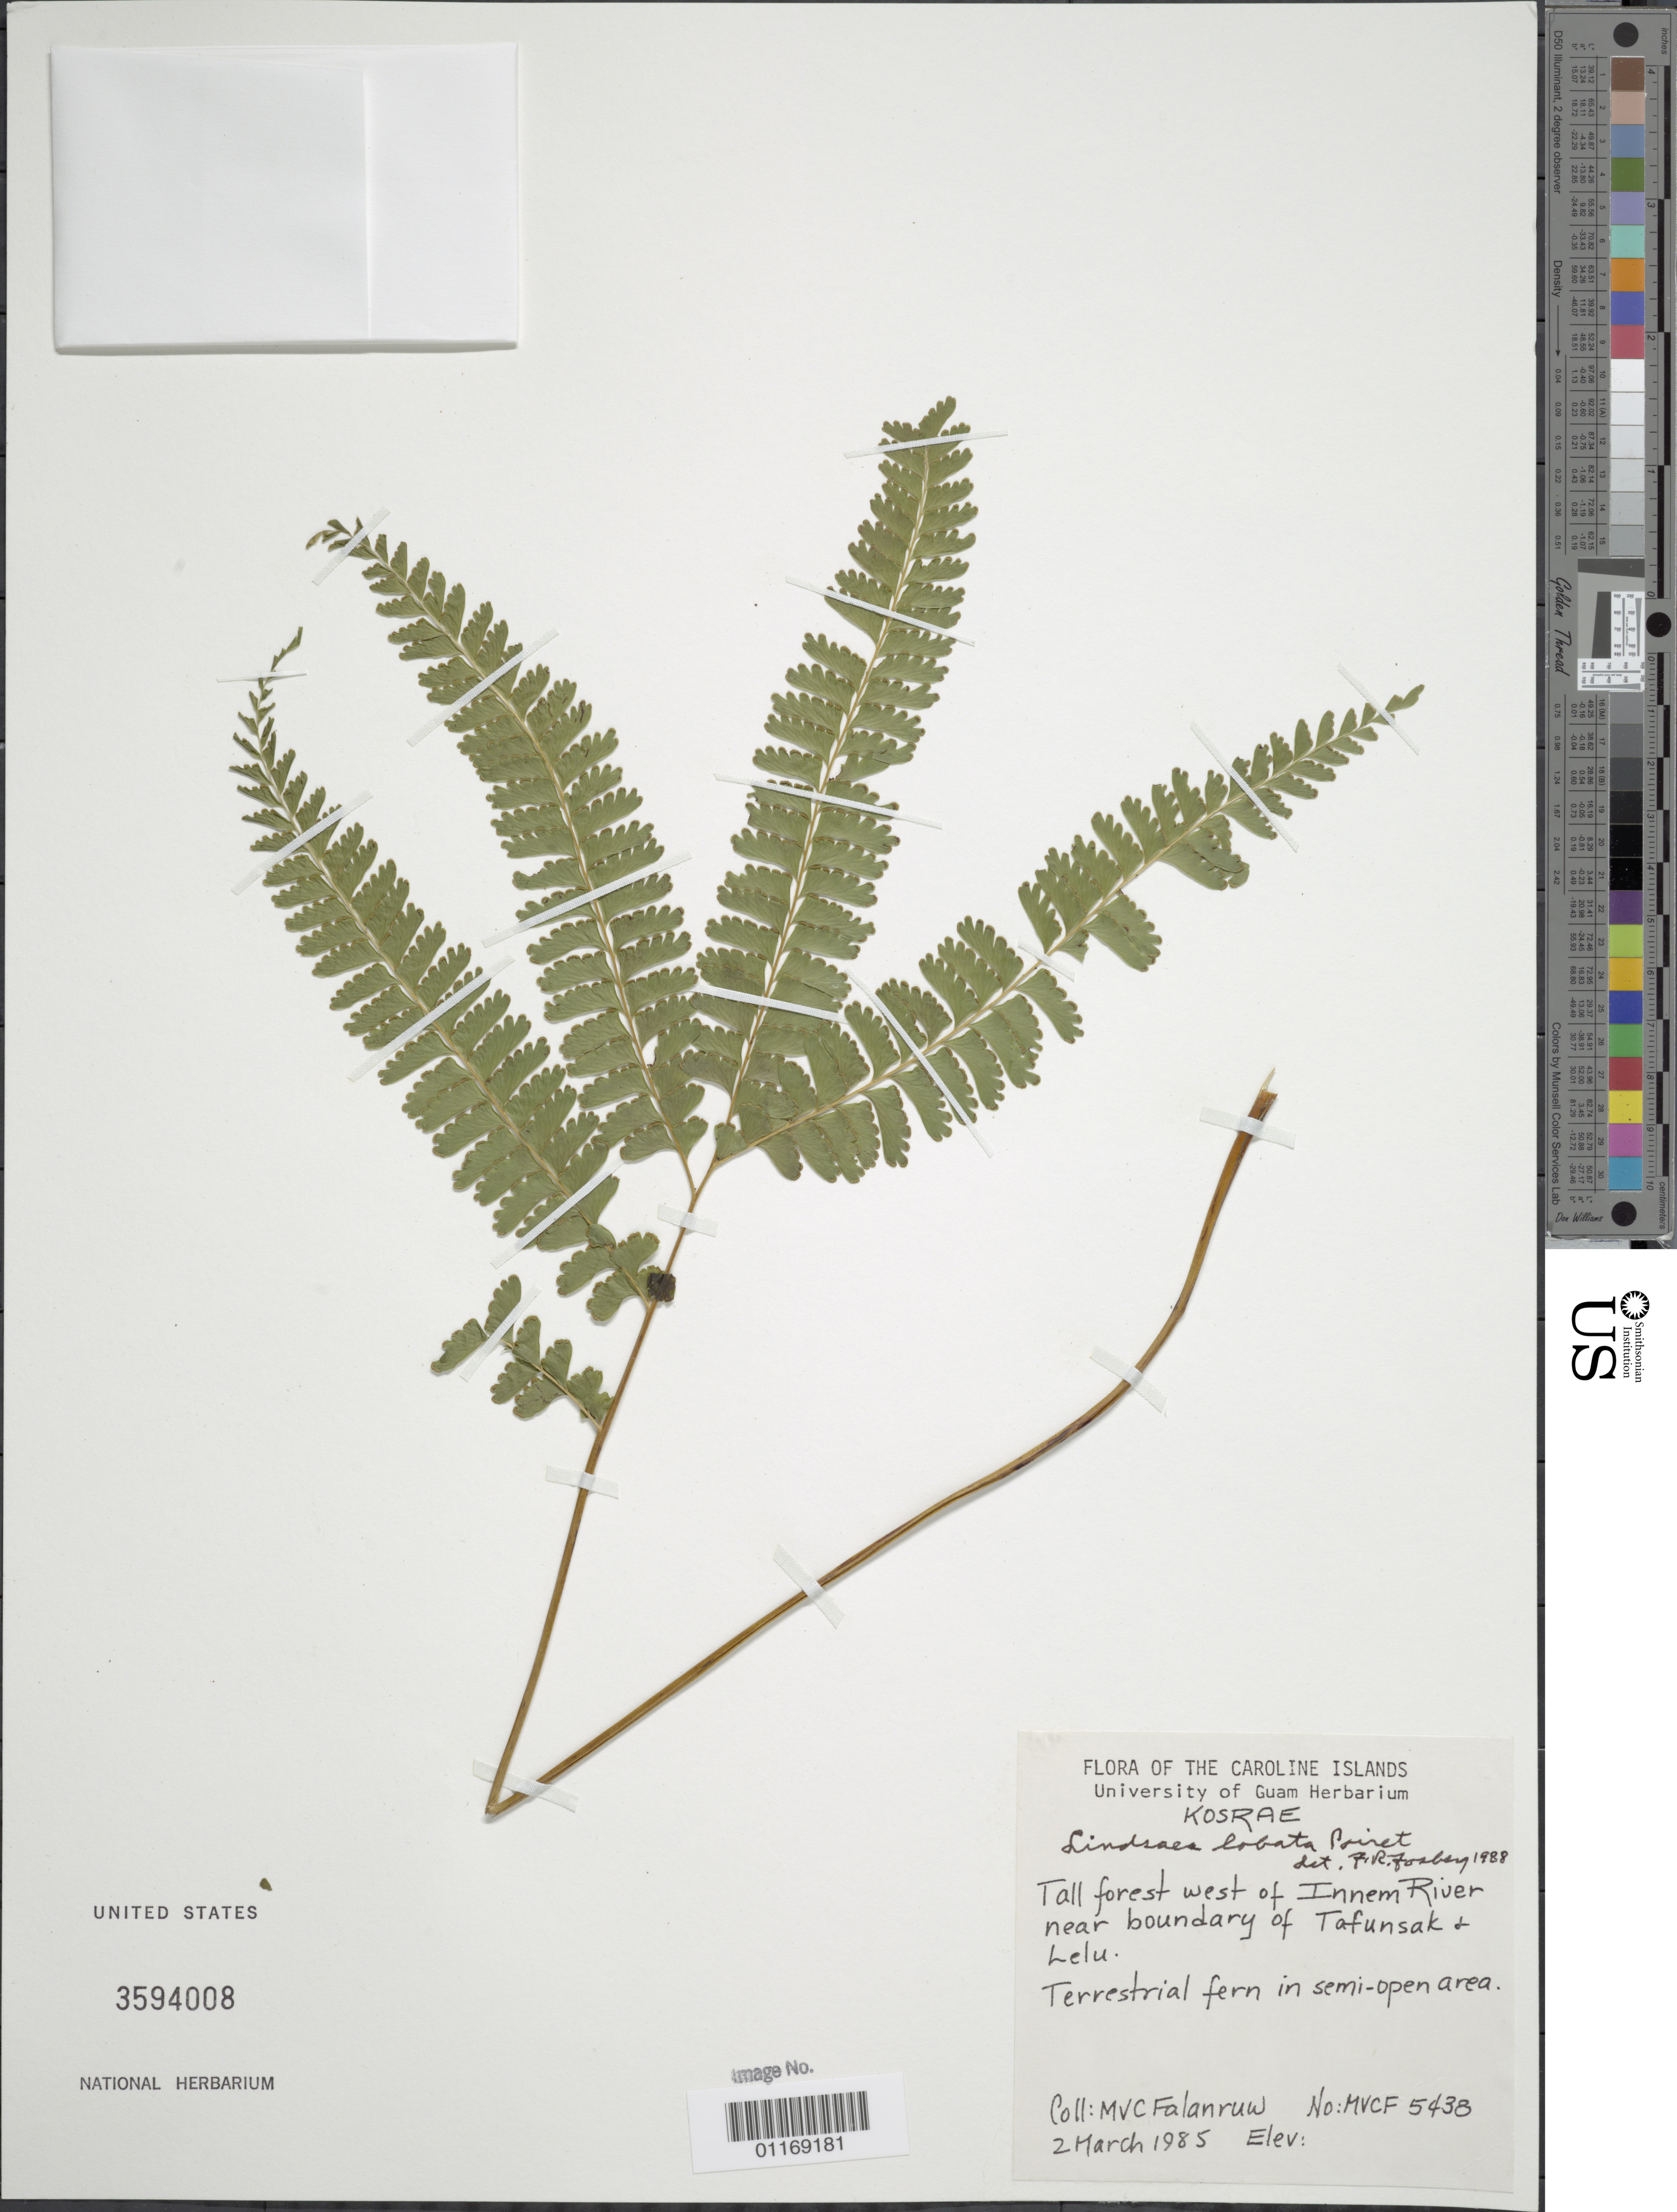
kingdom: Plantae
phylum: Tracheophyta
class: Polypodiopsida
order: Polypodiales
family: Lindsaeaceae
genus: Lindsaea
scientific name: Lindsaea lobata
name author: Poir.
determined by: Fosberg, F. R.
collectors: M. Falanruw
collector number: MVCF5438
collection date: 1985-03-02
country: Micronesia, Federated States of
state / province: Kosrae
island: Kosrae [Kusaie]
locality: W of Innem river near boundary of Tafunsak & Lelu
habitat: semi open area in tall forest.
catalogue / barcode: US 3594008